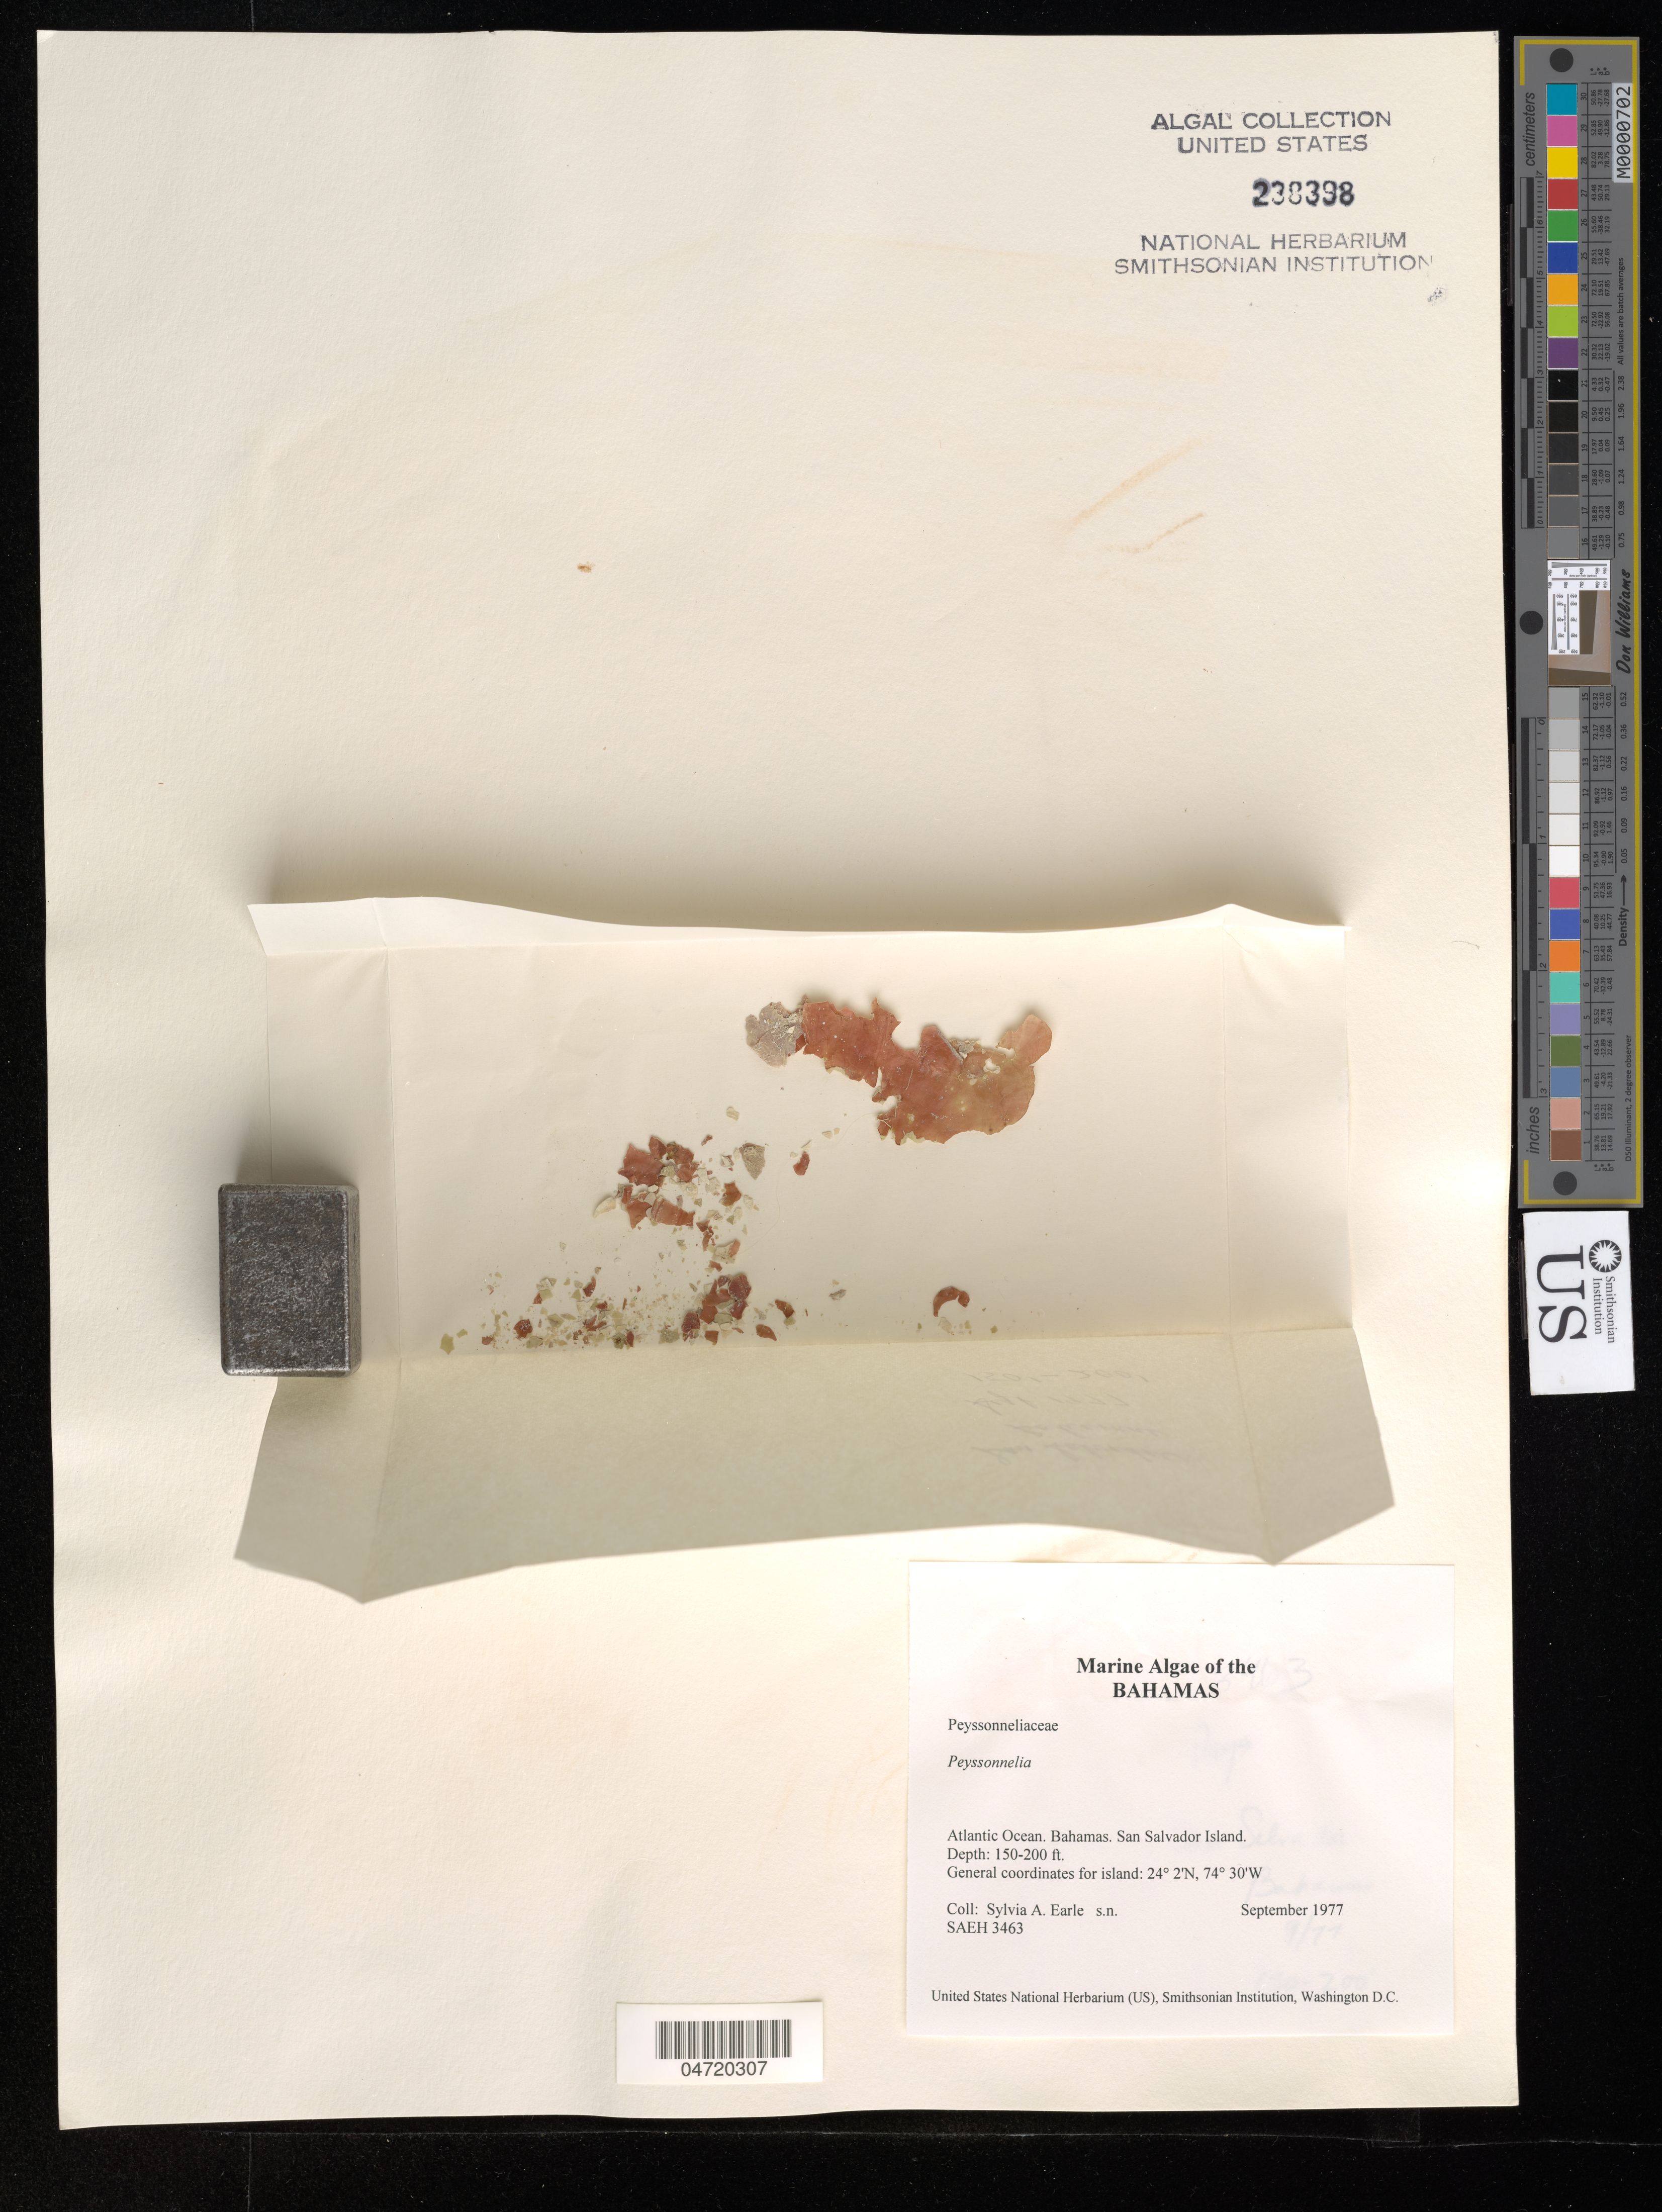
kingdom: Plantae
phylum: Rhodophyta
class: Florideophyceae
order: Peyssonneliales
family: Peyssonneliaceae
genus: Peyssonnelia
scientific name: Peyssonnelia sp.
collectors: S. A. Earle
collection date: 1977-09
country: Bahamas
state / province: San Salvador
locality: Atlantic Ocean. San Salvador Island.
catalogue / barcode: US 238398